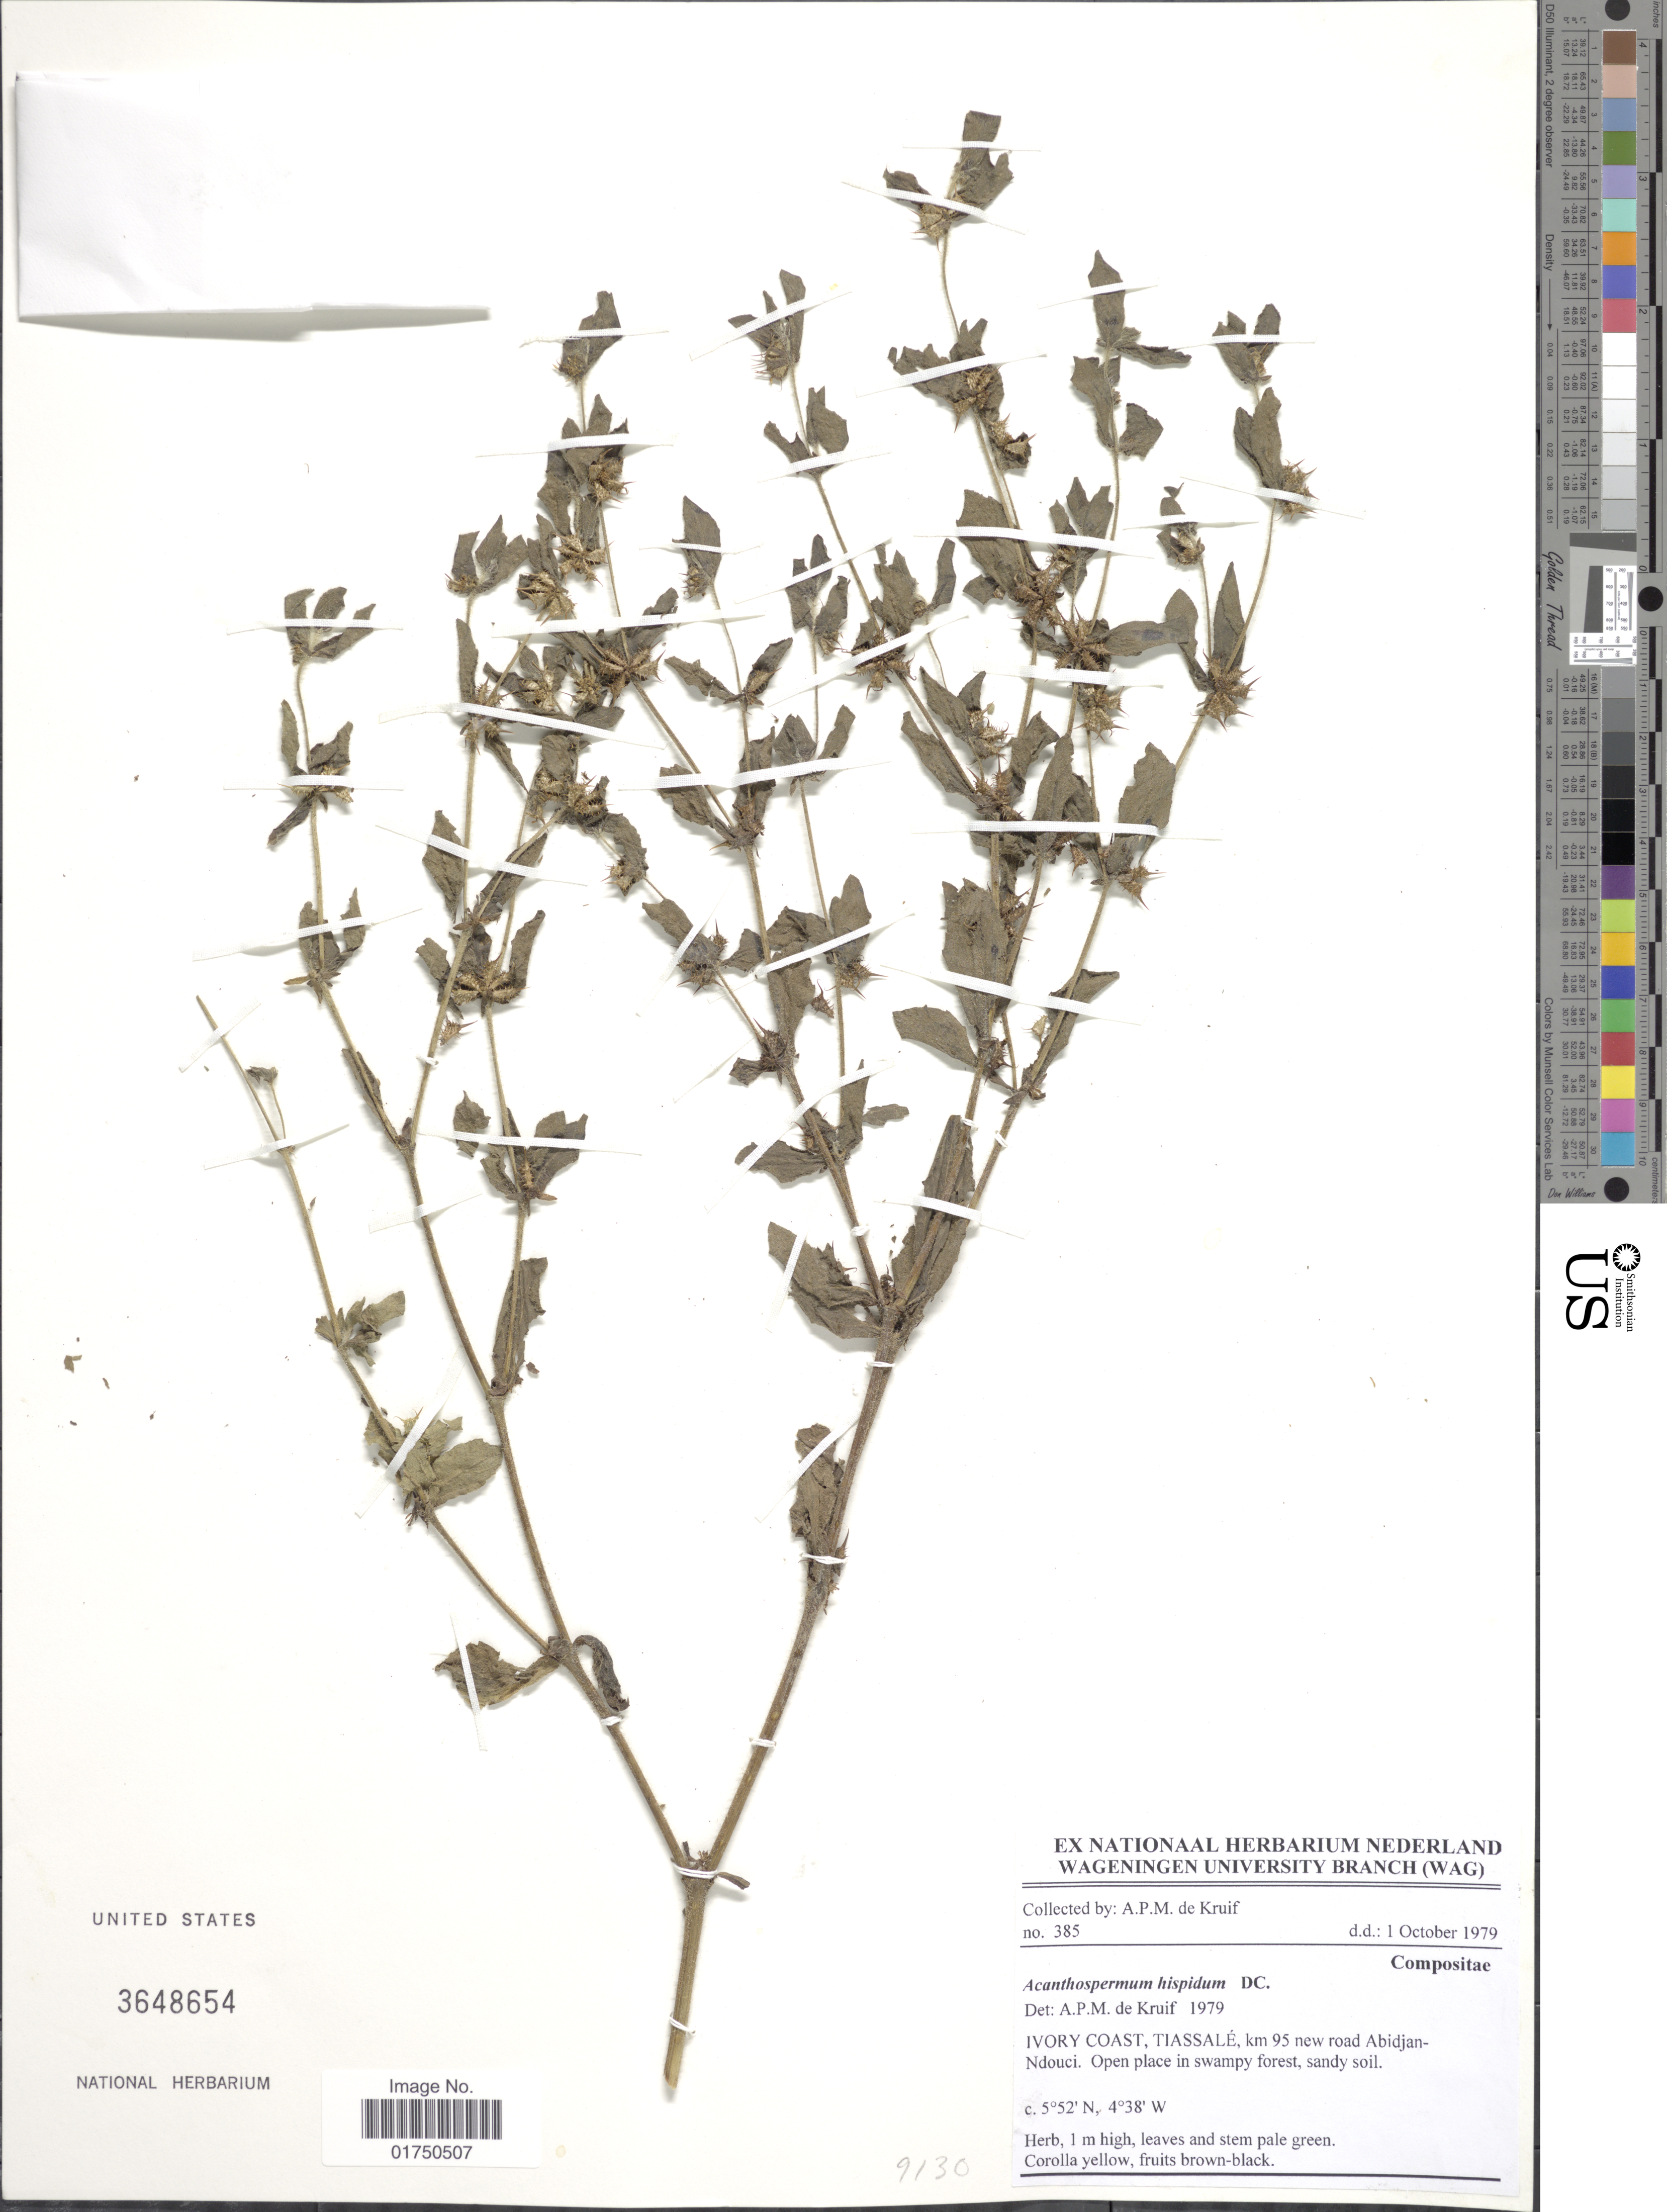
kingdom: Plantae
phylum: Tracheophyta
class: Magnoliopsida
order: Asterales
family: Asteraceae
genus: Acanthospermum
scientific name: Acanthospermum hispidum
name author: DC.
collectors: A. P. de Kruif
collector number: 385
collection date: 1979-10-01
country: Ivory Coast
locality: Ivory Coast, Tiassalé, km 95 new road Abidjan-Ndouci.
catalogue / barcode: US 3648654